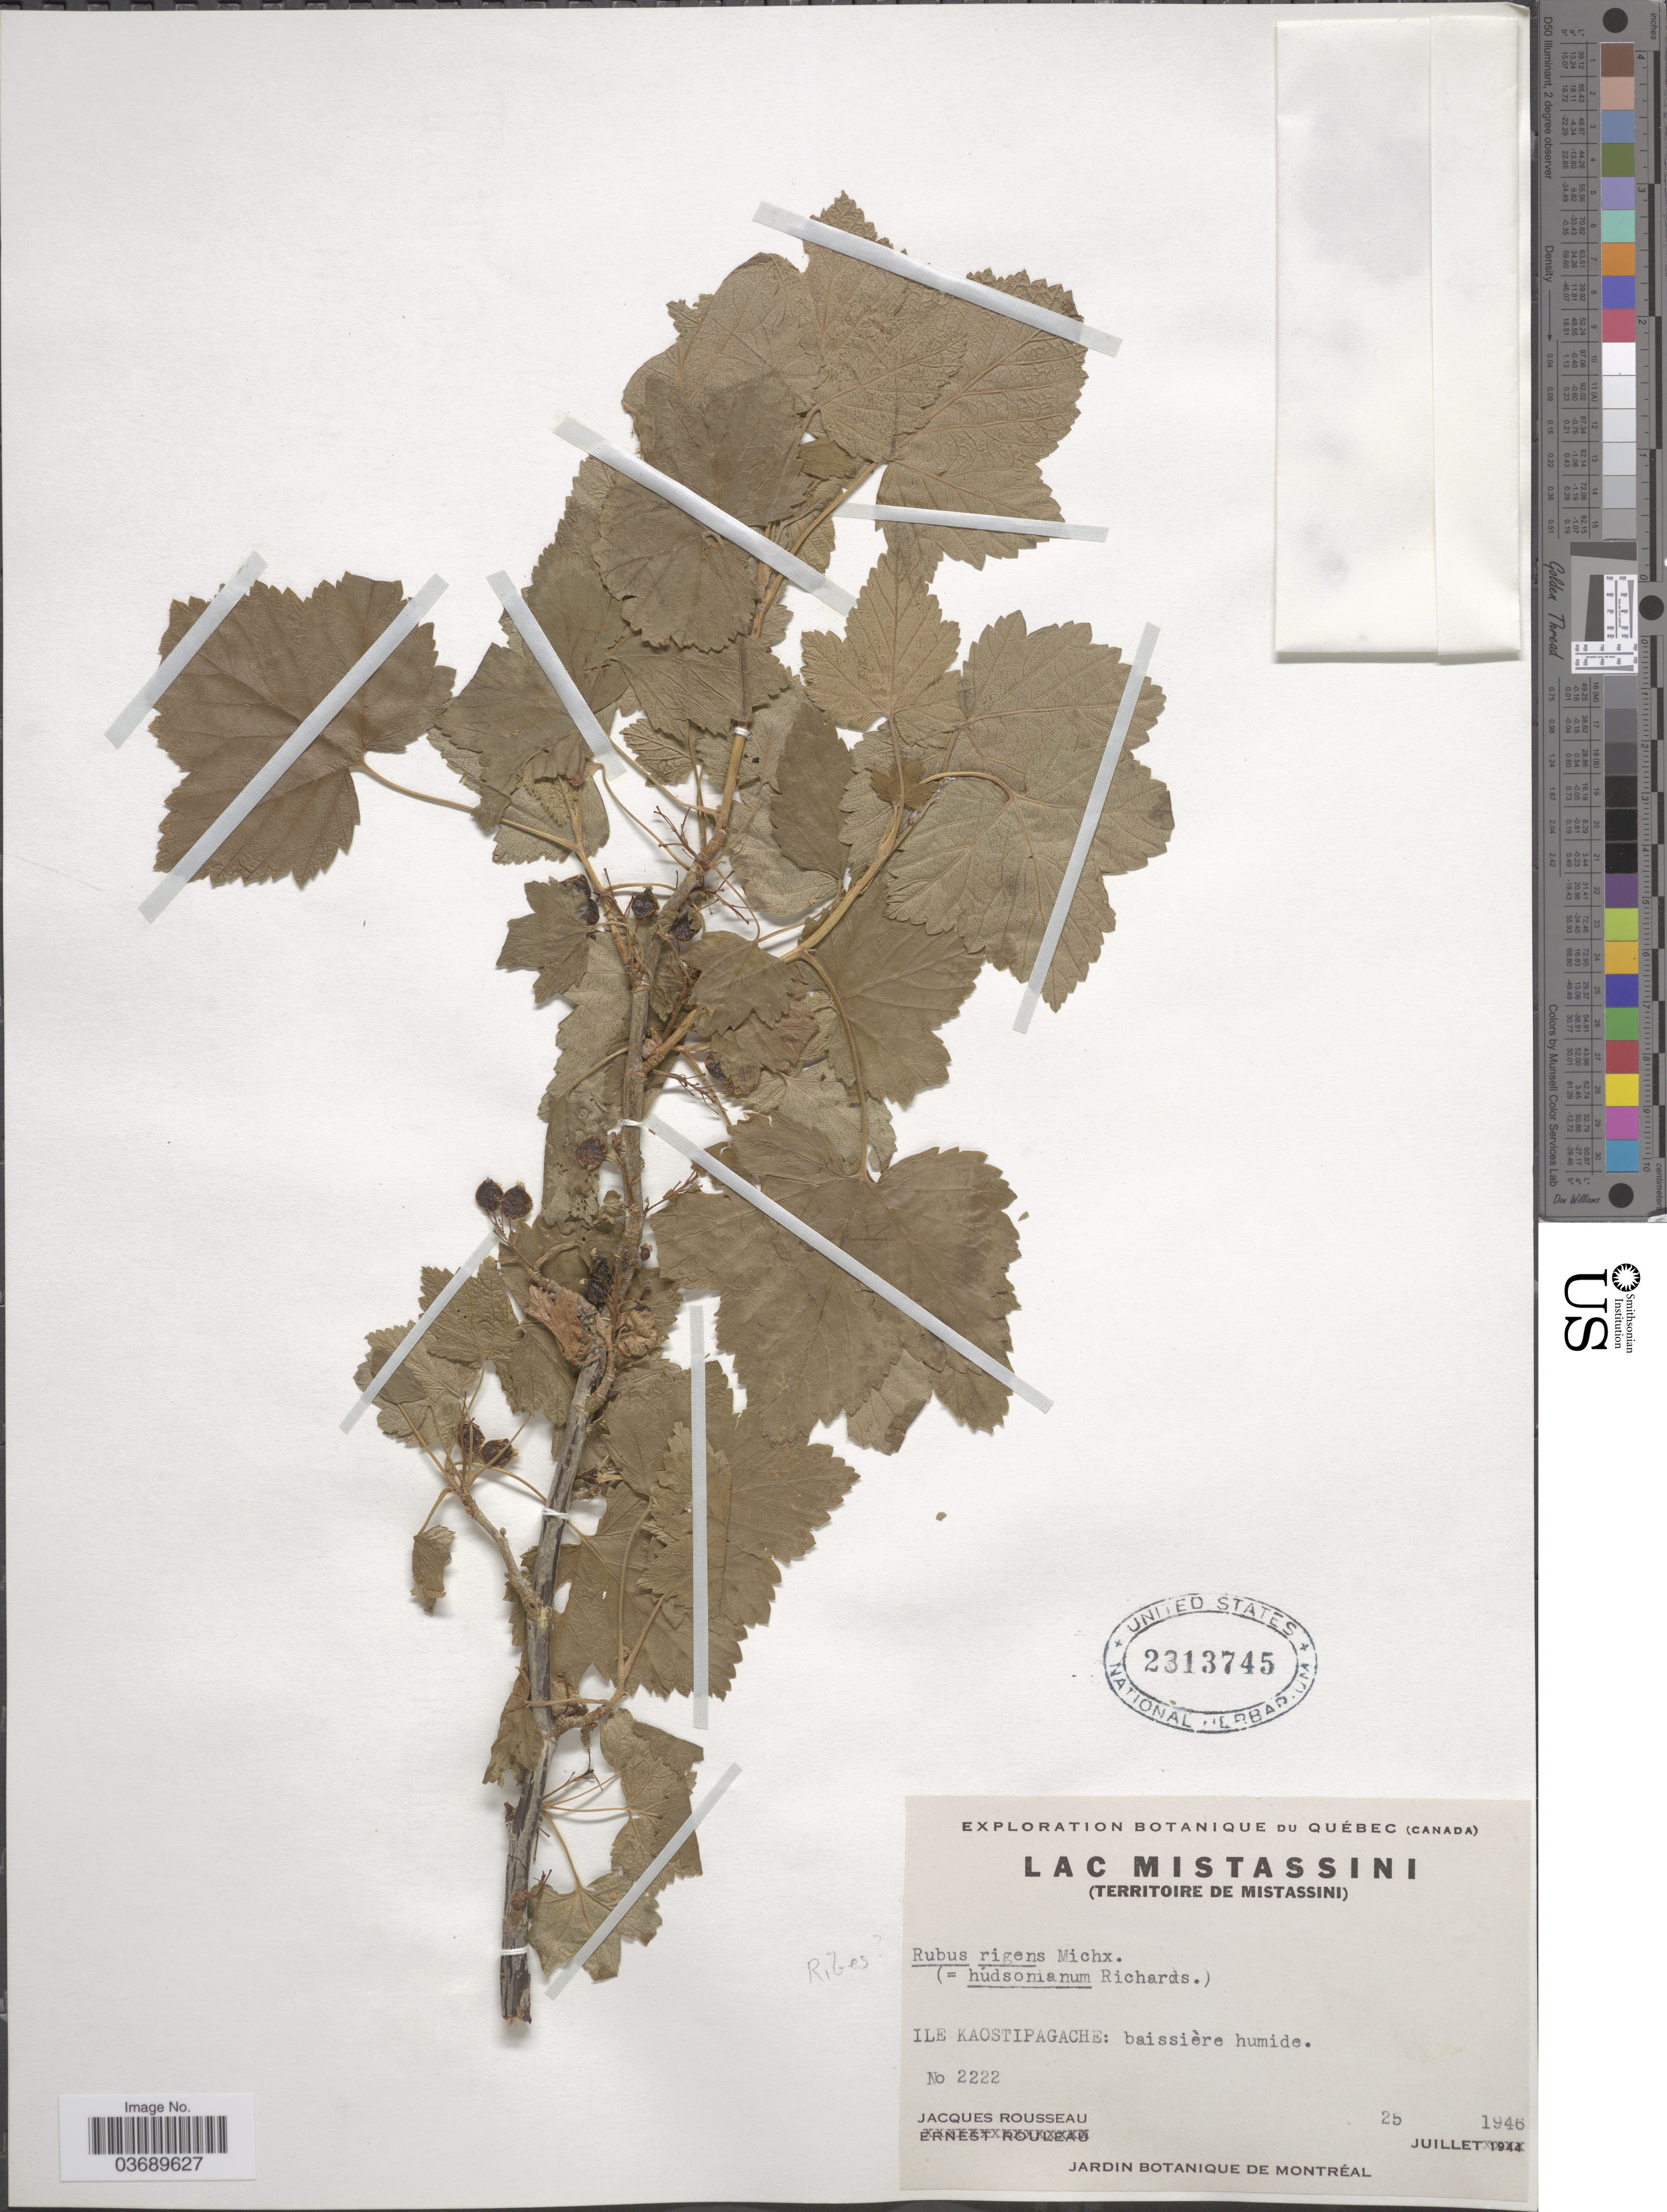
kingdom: Plantae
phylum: Tracheophyta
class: Magnoliopsida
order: Saxifragales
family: Grossulariaceae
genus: Ribes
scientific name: Ribes sp.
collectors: J. Rousseau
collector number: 2222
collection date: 1946-07-25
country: Canada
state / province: Quebec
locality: Lac Mistassini (Territoire de Mistassini). Ile Kaostipagache: baissière humide.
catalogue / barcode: US 2313745